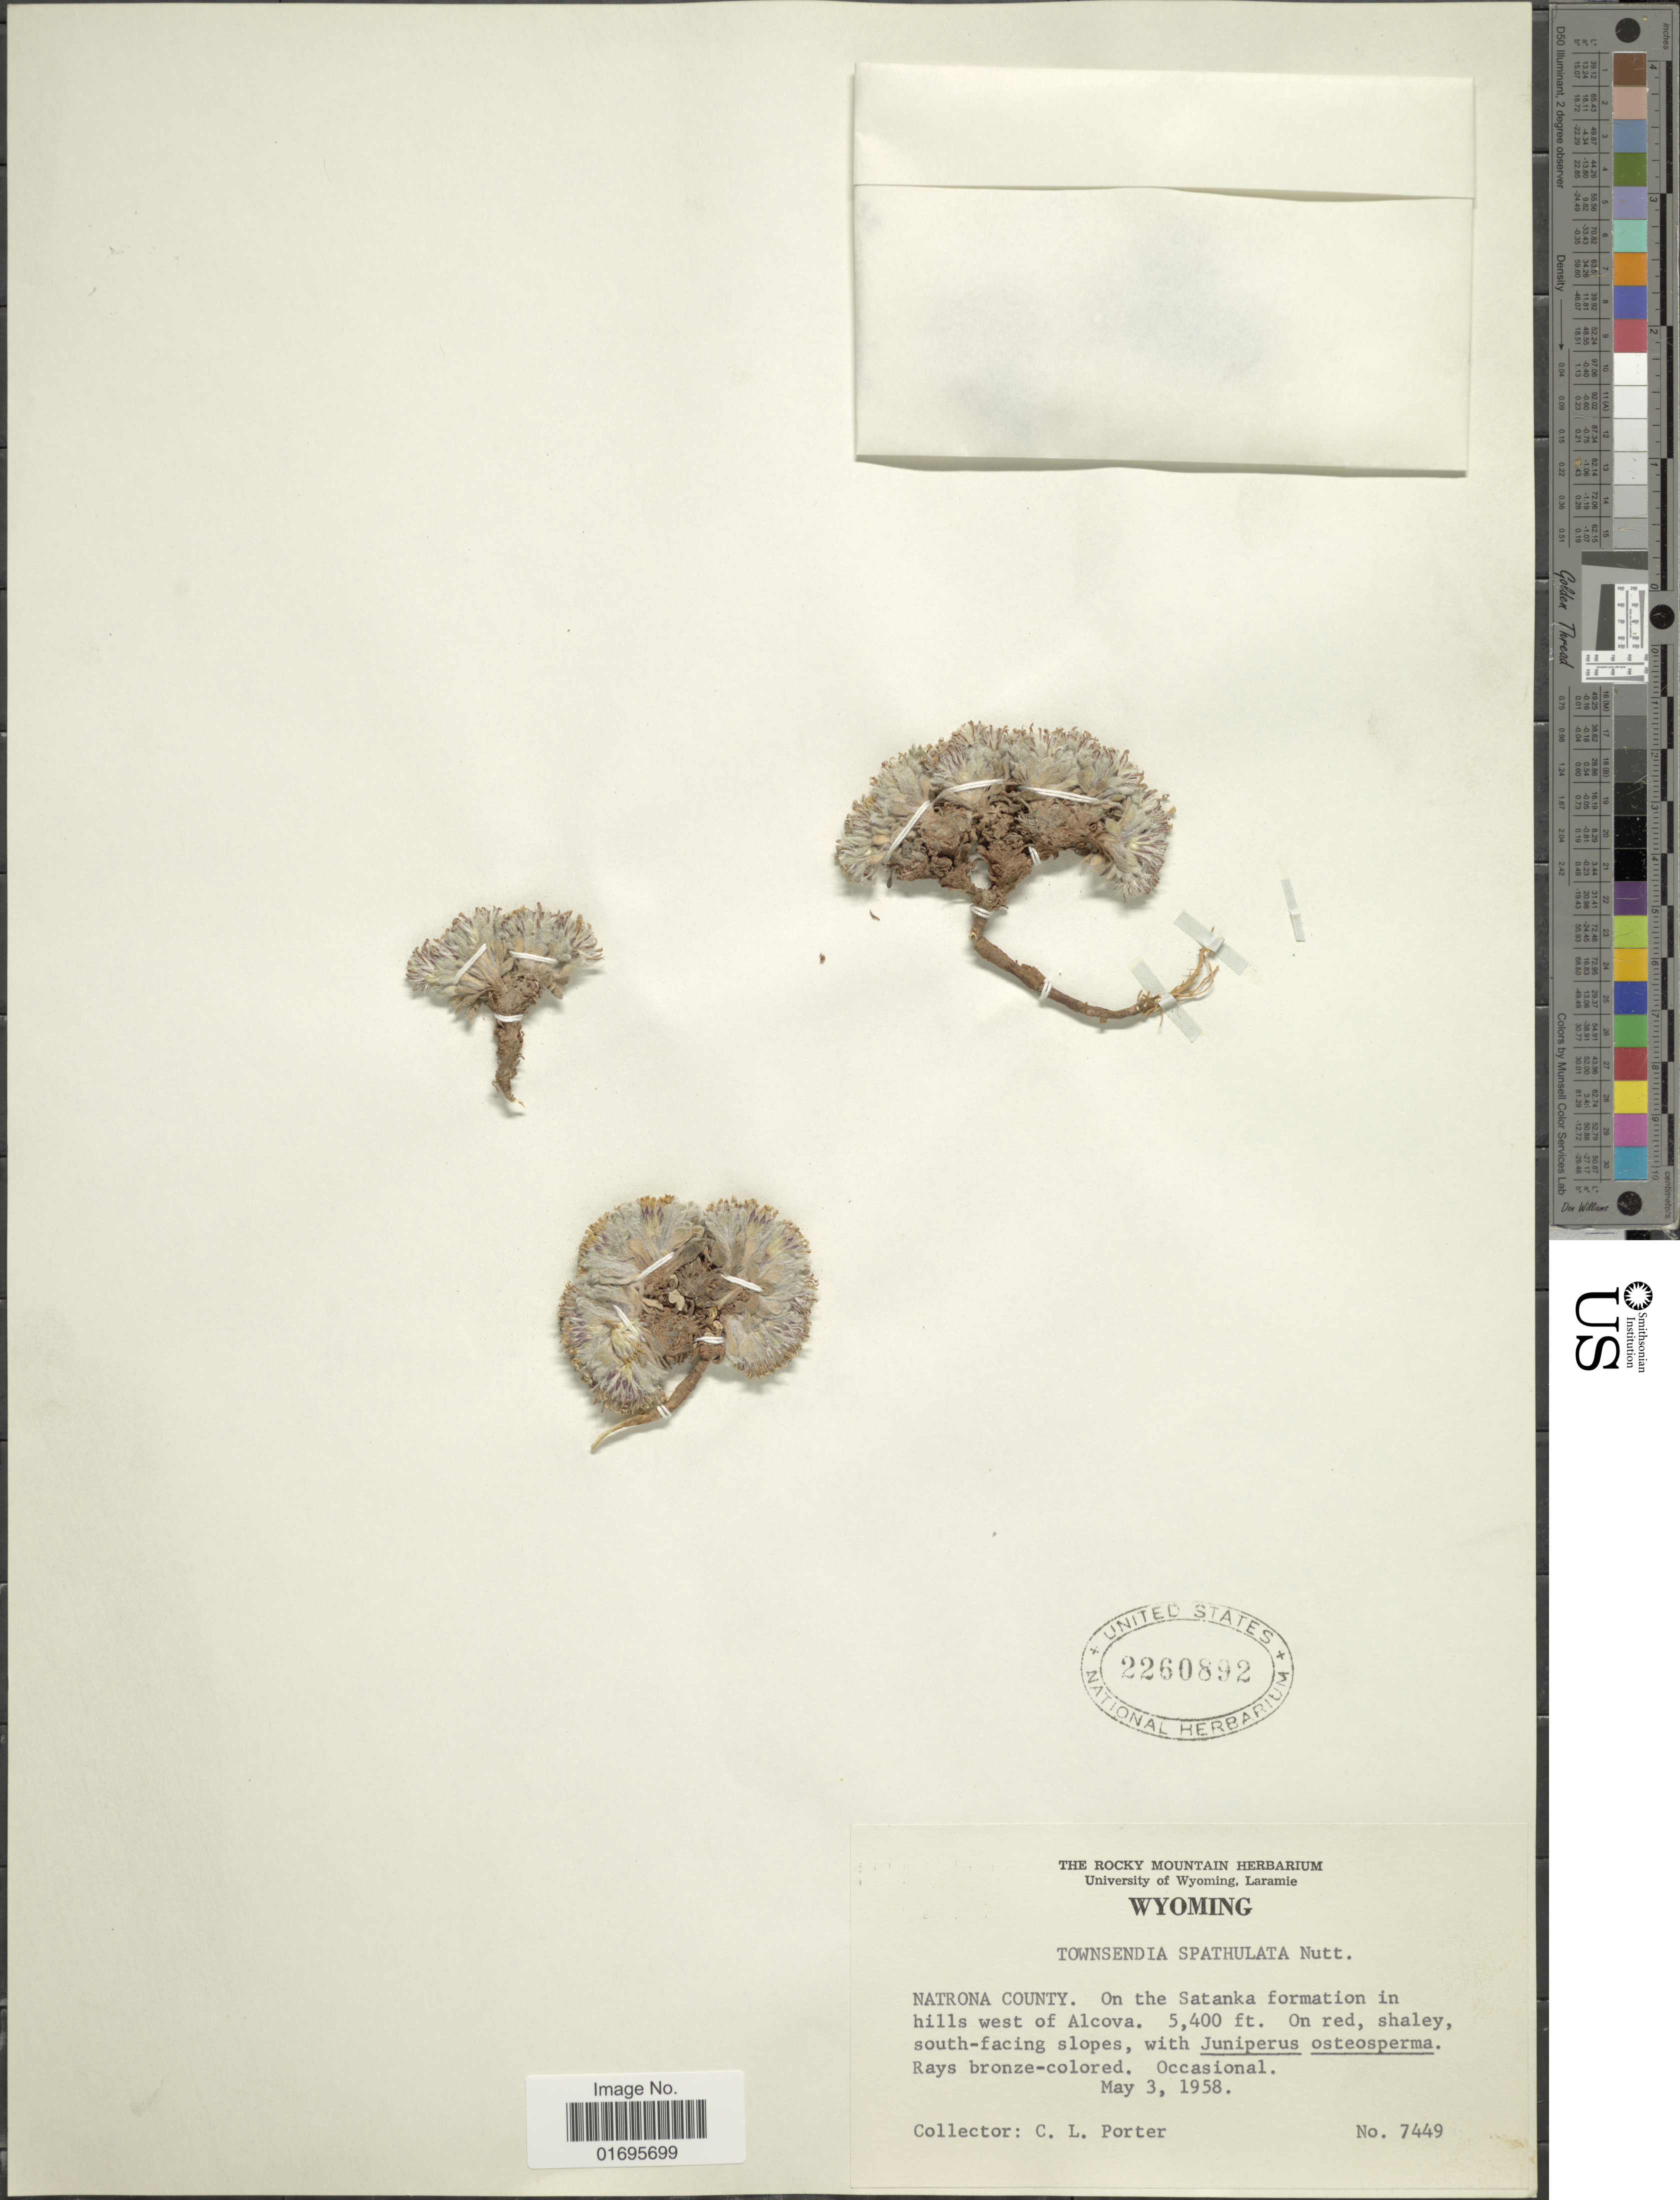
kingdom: Plantae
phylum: Tracheophyta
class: Magnoliopsida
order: Asterales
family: Asteraceae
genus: Townsendia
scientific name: Townsendia spathulata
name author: Nutt.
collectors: C. L. Porter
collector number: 7449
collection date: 1958-05-03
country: United States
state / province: Wyoming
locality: Natrona County, on the Satanka formation in hills west of Alcova, on red, shaley, south-facing slopes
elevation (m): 1646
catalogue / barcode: US 2260892